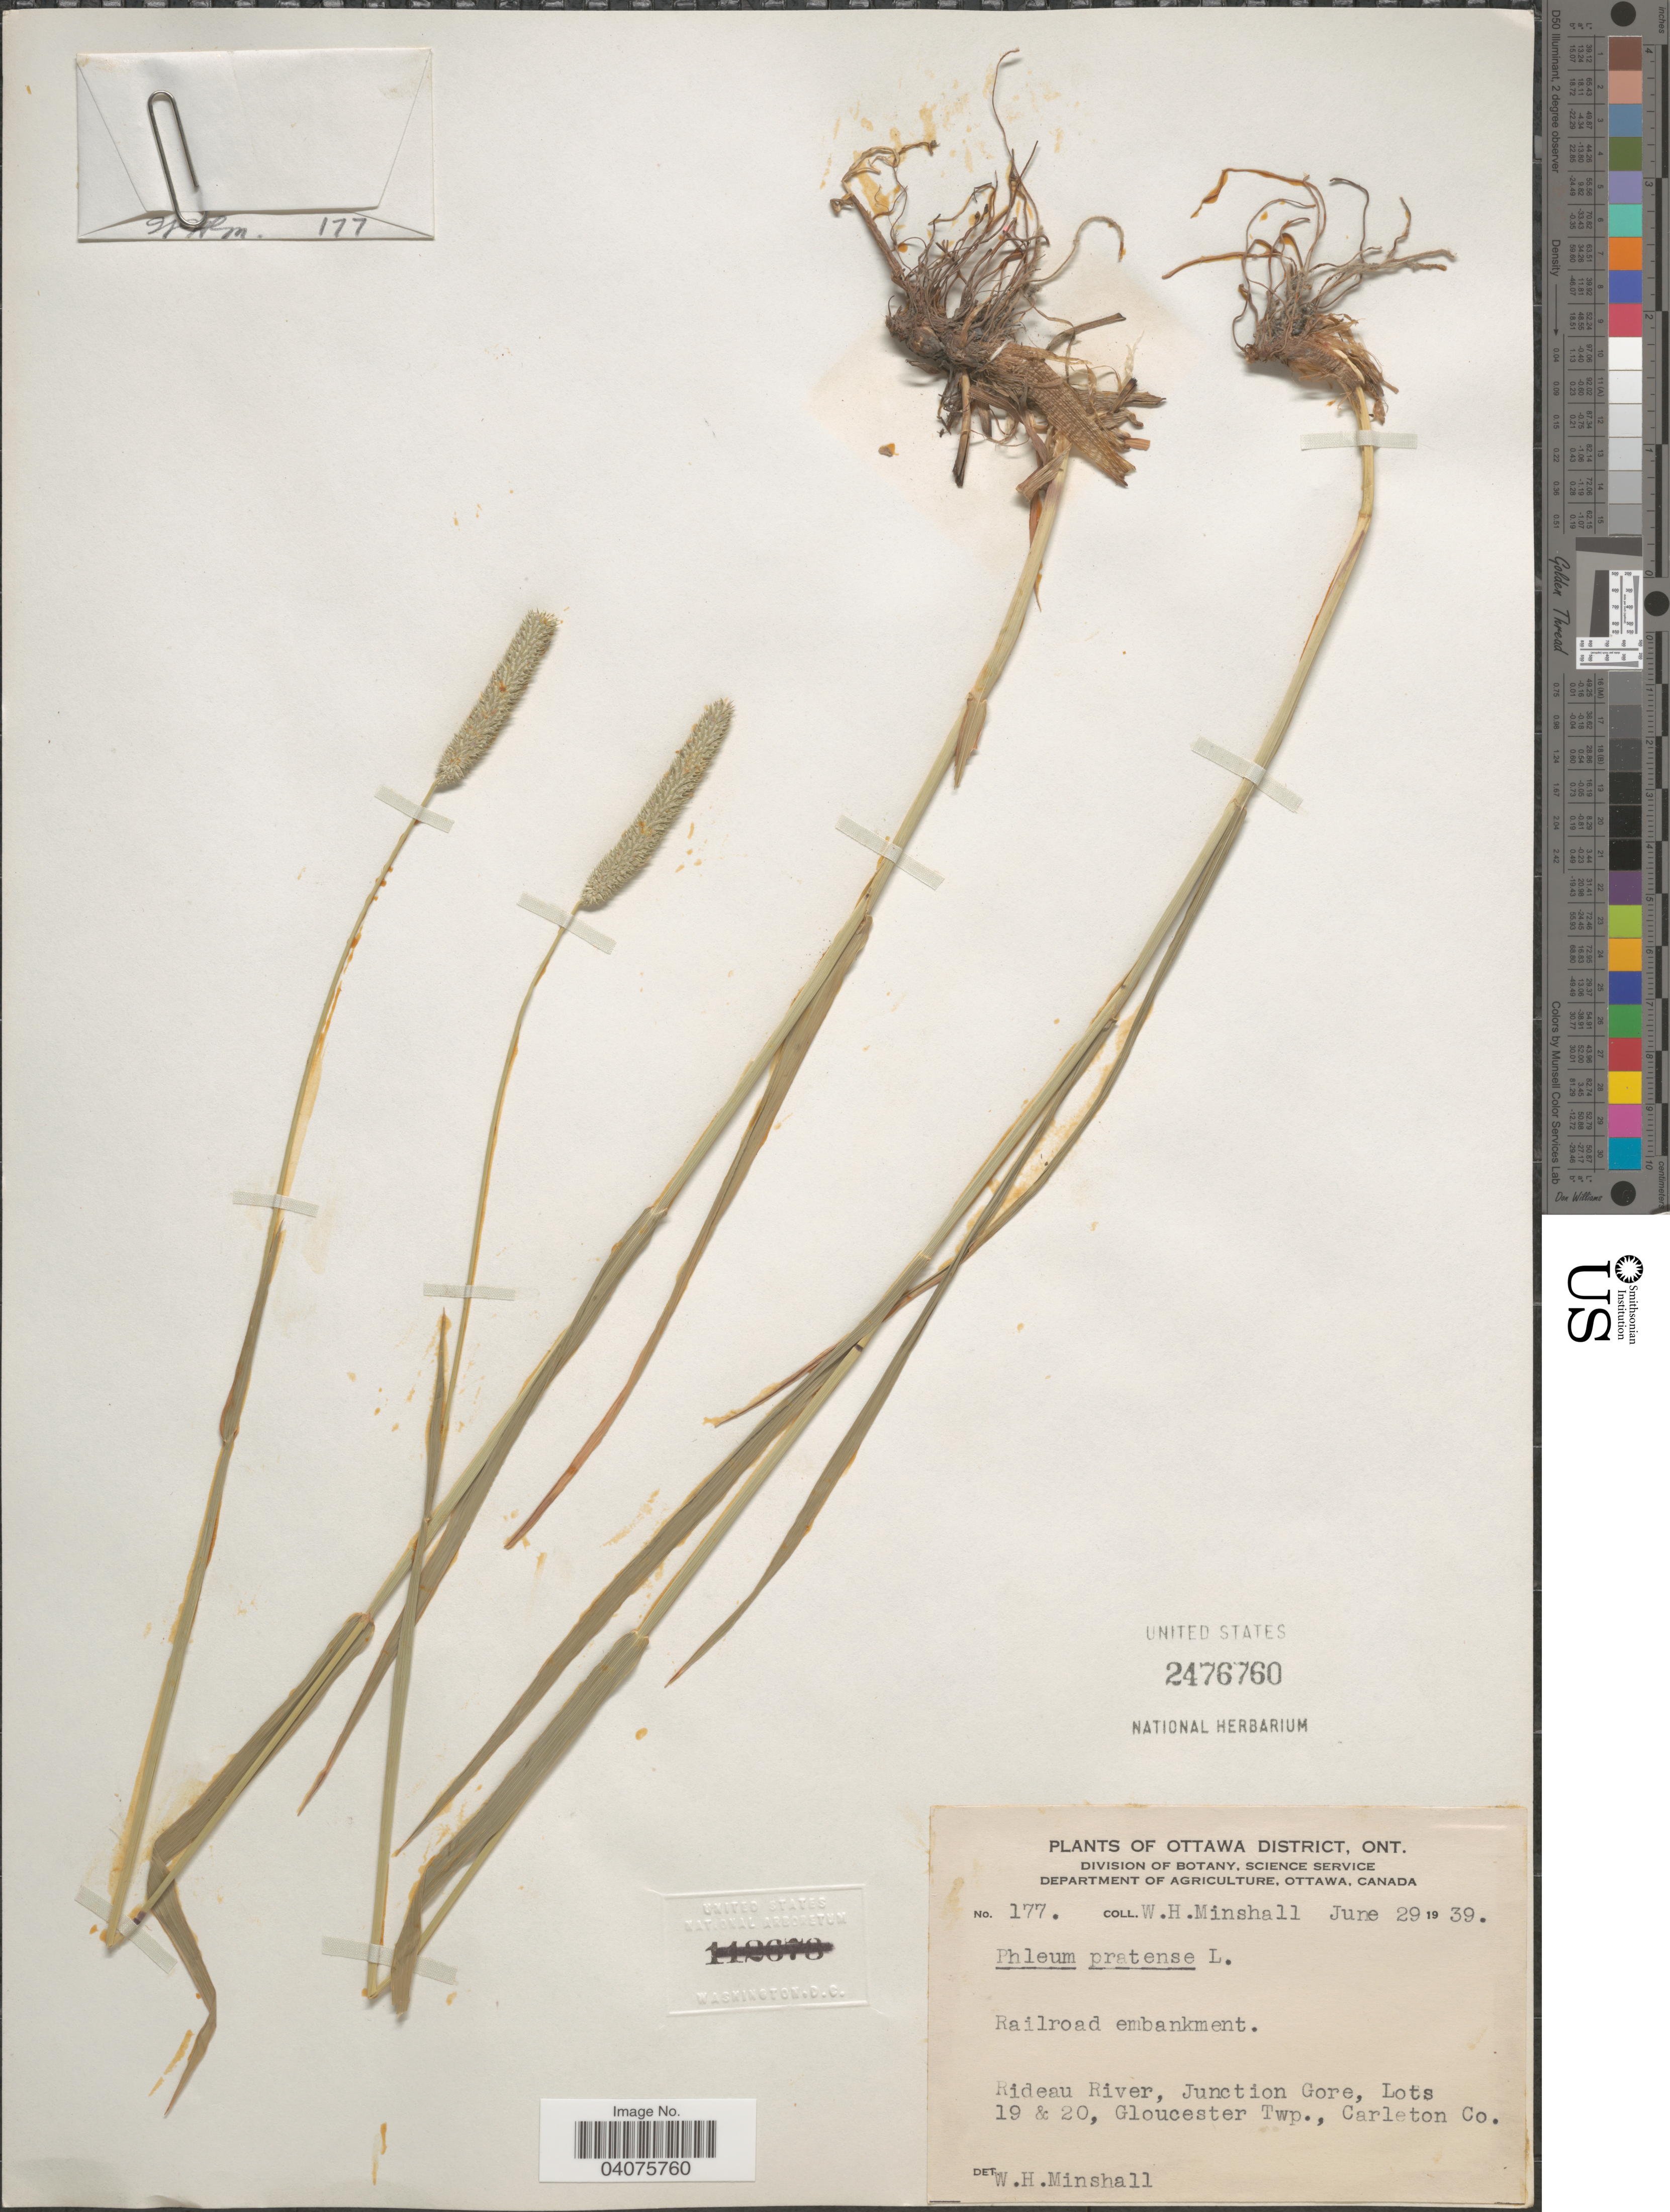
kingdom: Plantae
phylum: Tracheophyta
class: Liliopsida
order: Poales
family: Poaceae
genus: Phleum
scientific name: Phleum pratense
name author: L.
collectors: W. Minshall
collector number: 177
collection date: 1939-06-29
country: Canada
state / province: Ontario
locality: Ottawa District. Railroad embankment. Rideau River, Junction Gore, Lots 19 & 20, Gloucester Twp., Carleton Co.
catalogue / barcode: US 2476760